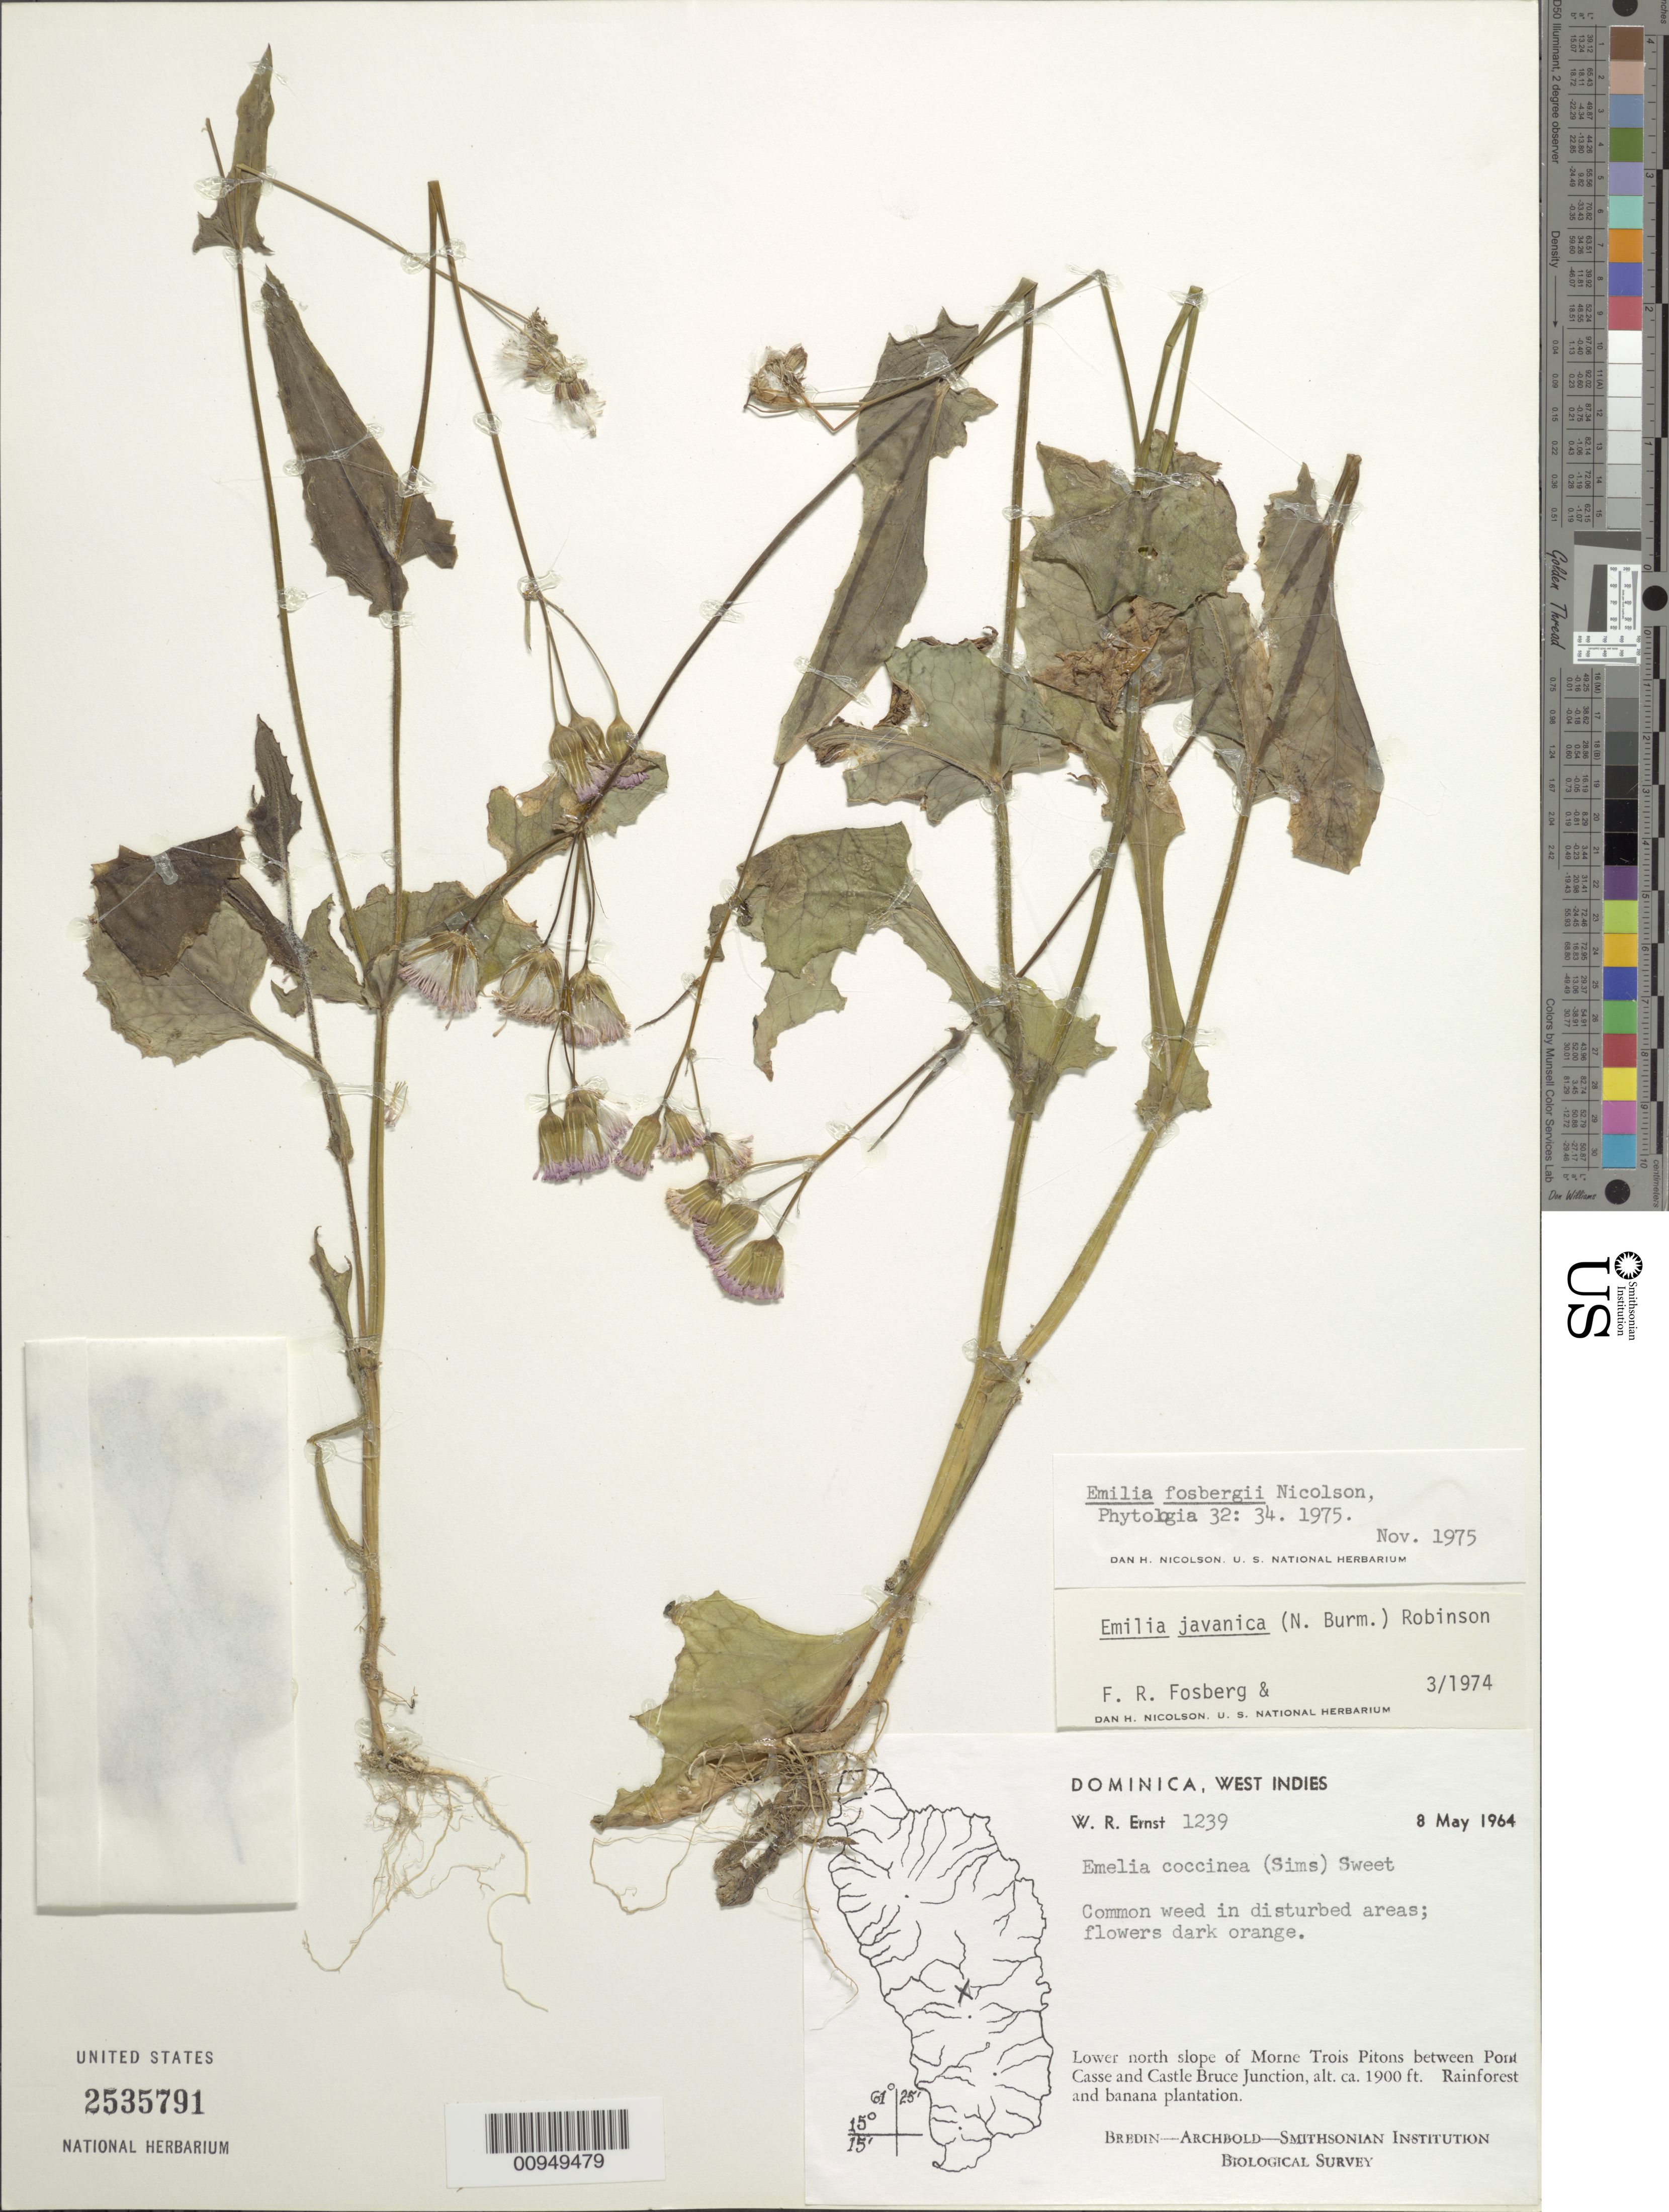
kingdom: Plantae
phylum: Tracheophyta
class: Magnoliopsida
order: Asterales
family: Asteraceae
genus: Emilia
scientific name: Emilia fosbergii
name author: Nicolson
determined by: Nicolson, Dan H.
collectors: W. R. Ernst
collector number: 1239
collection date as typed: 08 May 1964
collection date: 1964-05-08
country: Dominica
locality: Lower N slope of Morne Trois Pitons between Pont Casse and Castle Bruce Junction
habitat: In disturnbed areas, rainforest and banana plantation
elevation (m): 579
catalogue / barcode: US 2535791